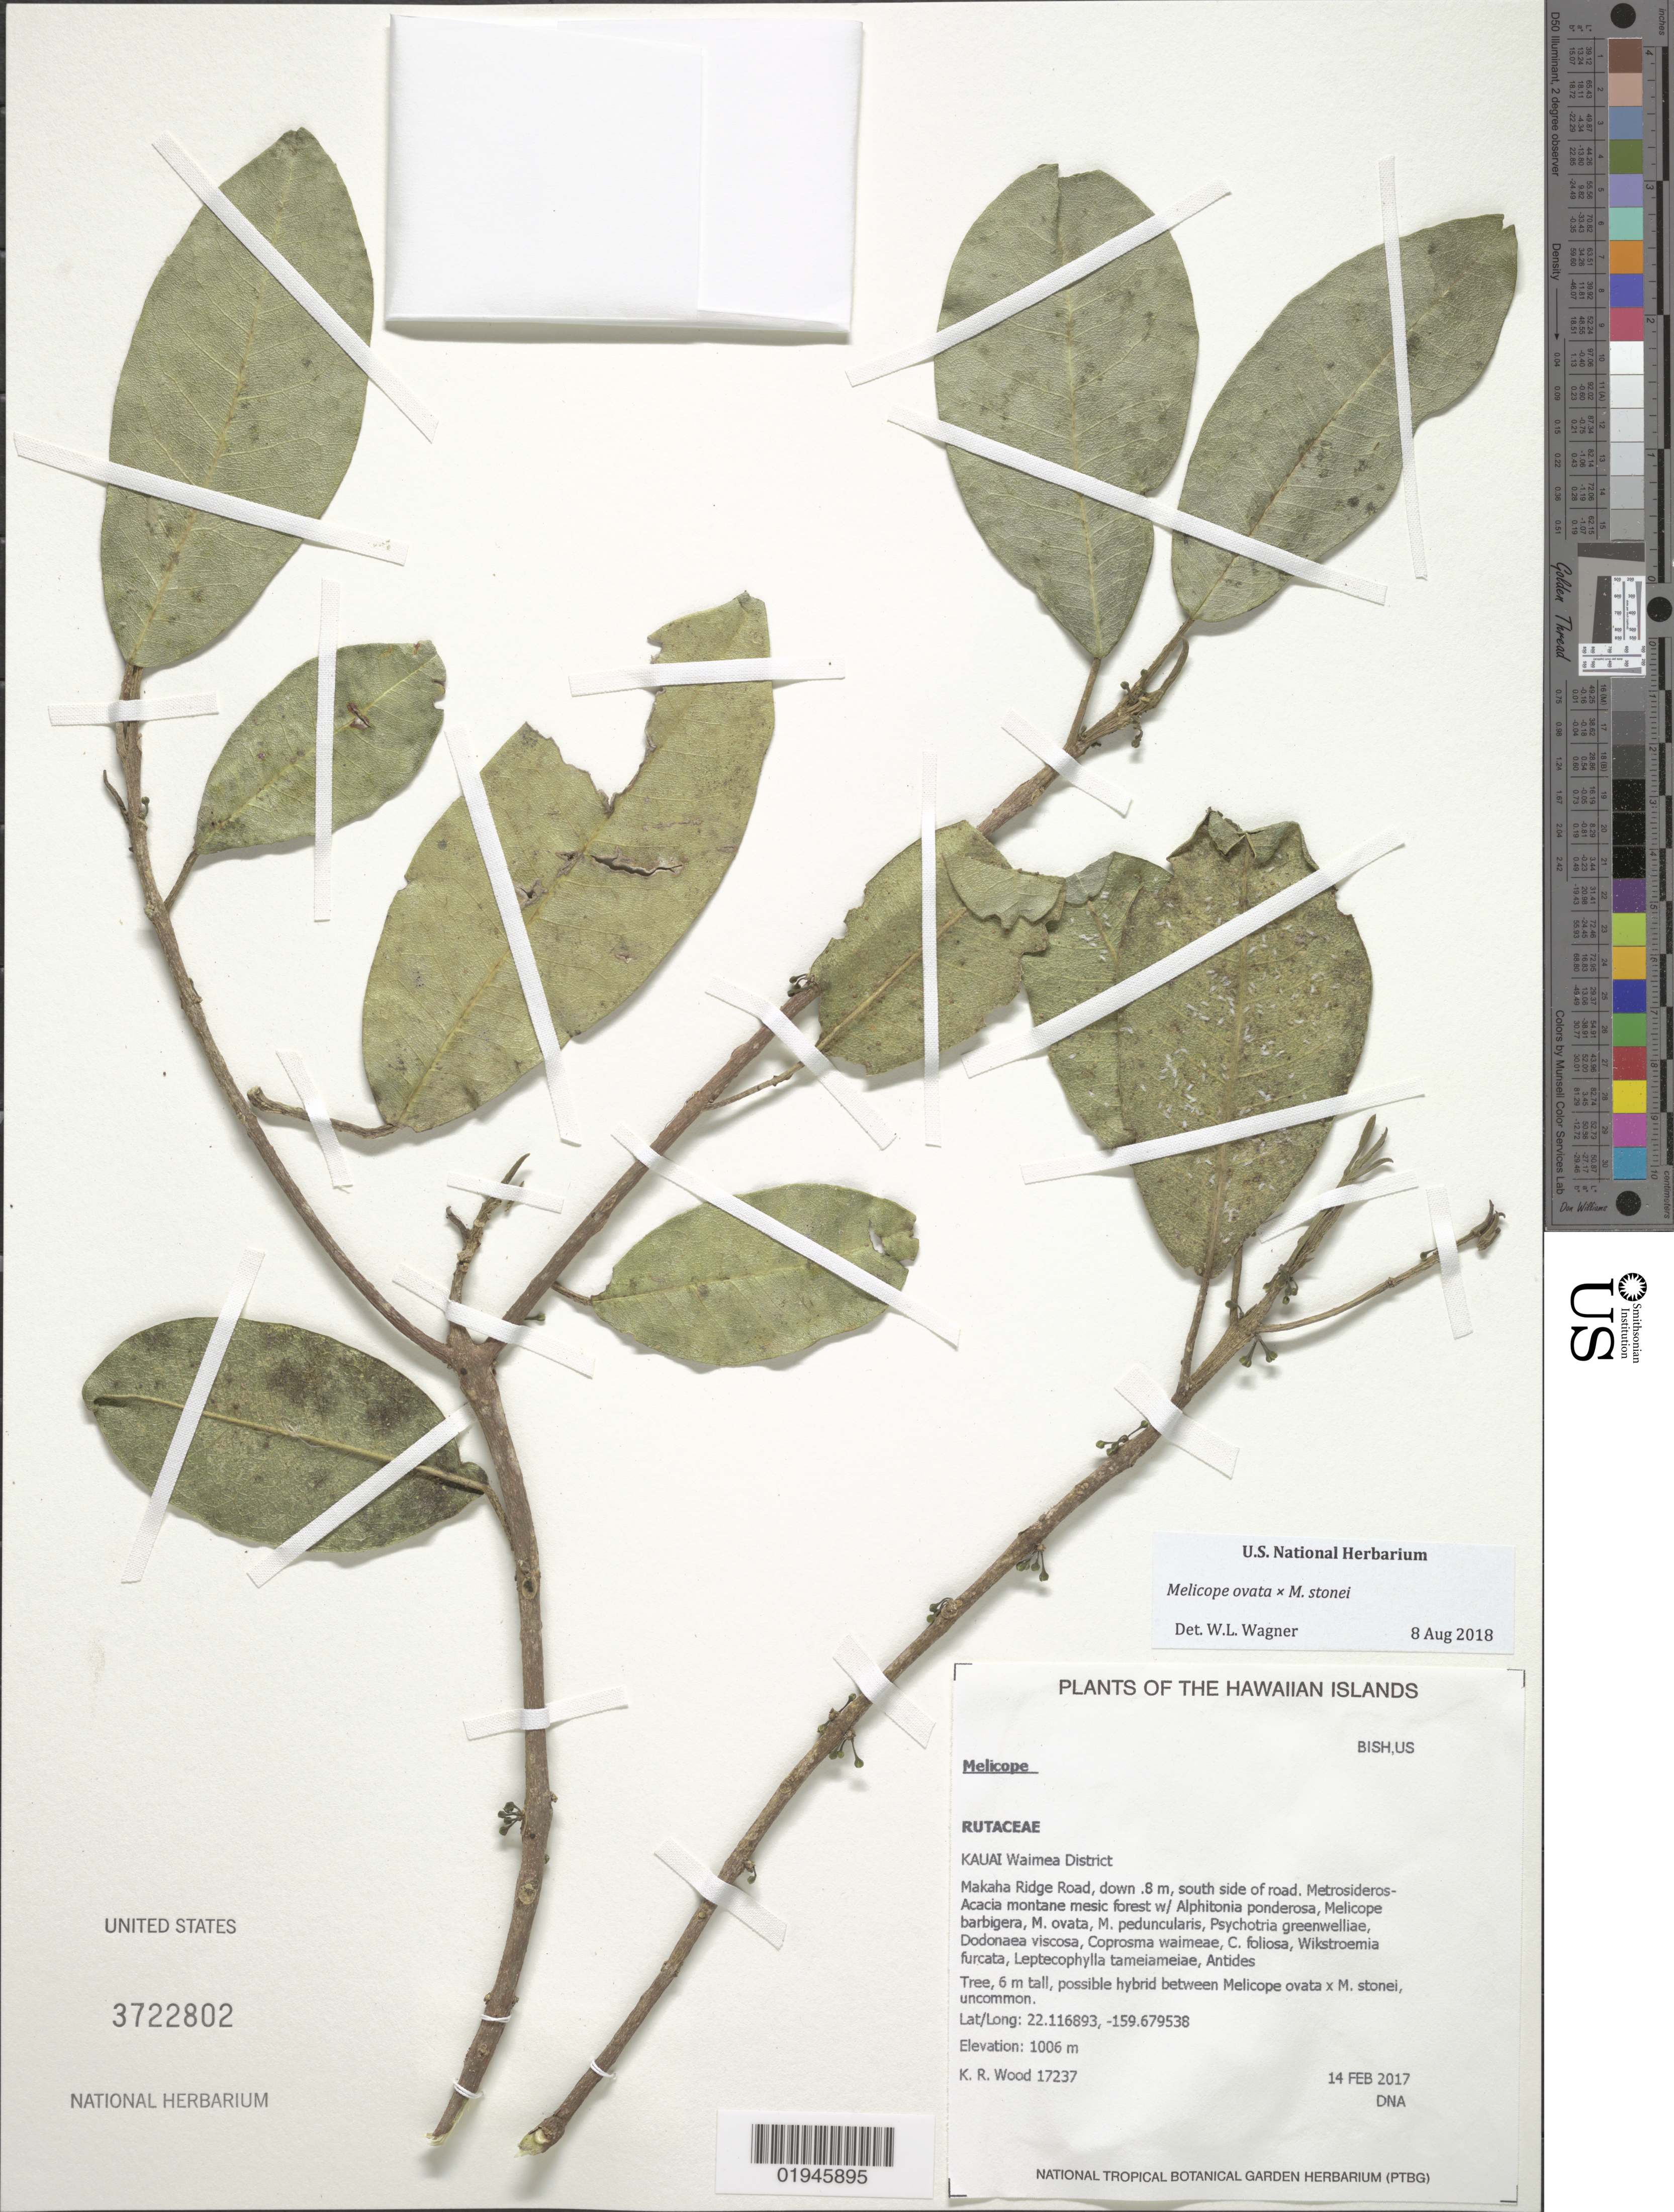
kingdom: Plantae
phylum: Tracheophyta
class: Magnoliopsida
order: Sapindales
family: Rutaceae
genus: Melicope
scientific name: Melicope ovata x M. stonei K.R. Wood et al.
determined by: Wagner, W. L., (BOT), Smithsonian Institution - National Museum of Natural History (UNITED STATES)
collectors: K. R. Wood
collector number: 17237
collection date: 2017-02-14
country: United States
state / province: Hawaii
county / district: Kauai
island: Kaua'i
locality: Waimea District, Makaha Ridge Road, down 0.8 m, south side of road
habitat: Montane mesic forest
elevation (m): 1006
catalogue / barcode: US 3722802